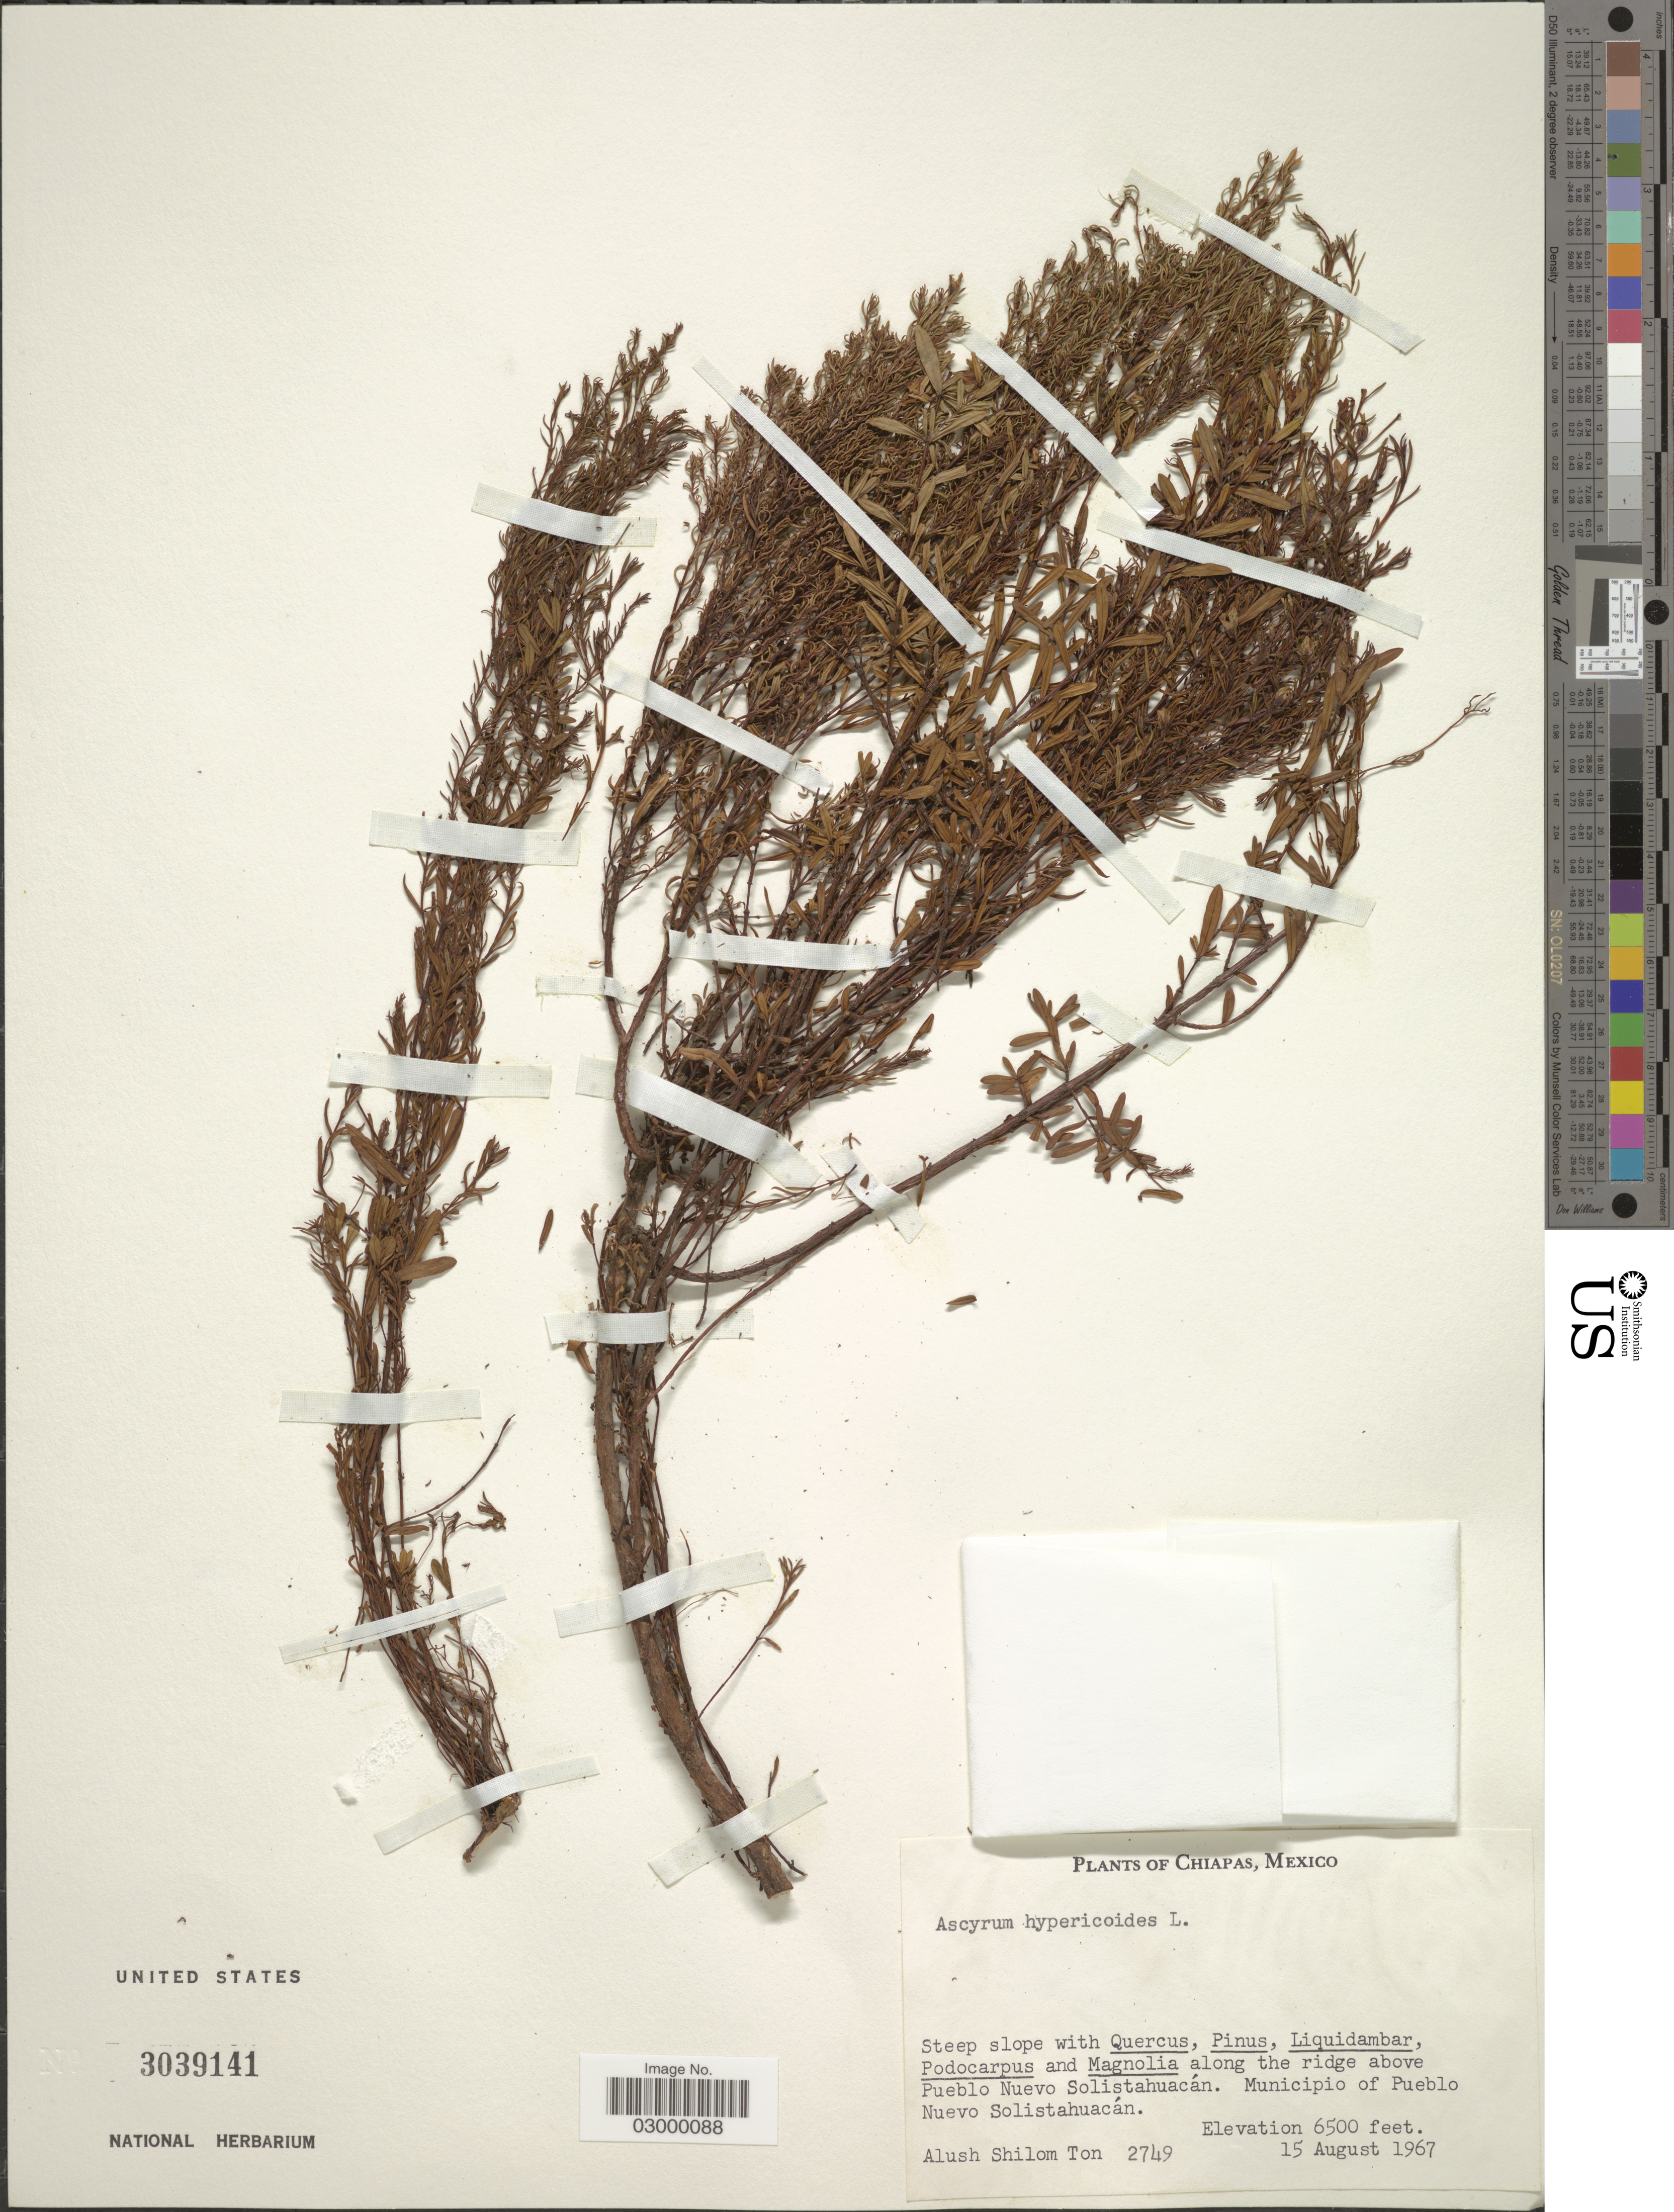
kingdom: Plantae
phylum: Tracheophyta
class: Magnoliopsida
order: Malpighiales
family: Hypericaceae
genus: Hypericum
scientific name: Hypericum hypericoides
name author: (L.) Crantz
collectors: A. M. Ton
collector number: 2749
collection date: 1967-08-15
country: Mexico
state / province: Chiapas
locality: Along the ridge above Pueblo Nuevo Solistahuacán, Municipio of Pueblo Nuevo Solistahuacán.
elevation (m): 1981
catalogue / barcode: US 3039141